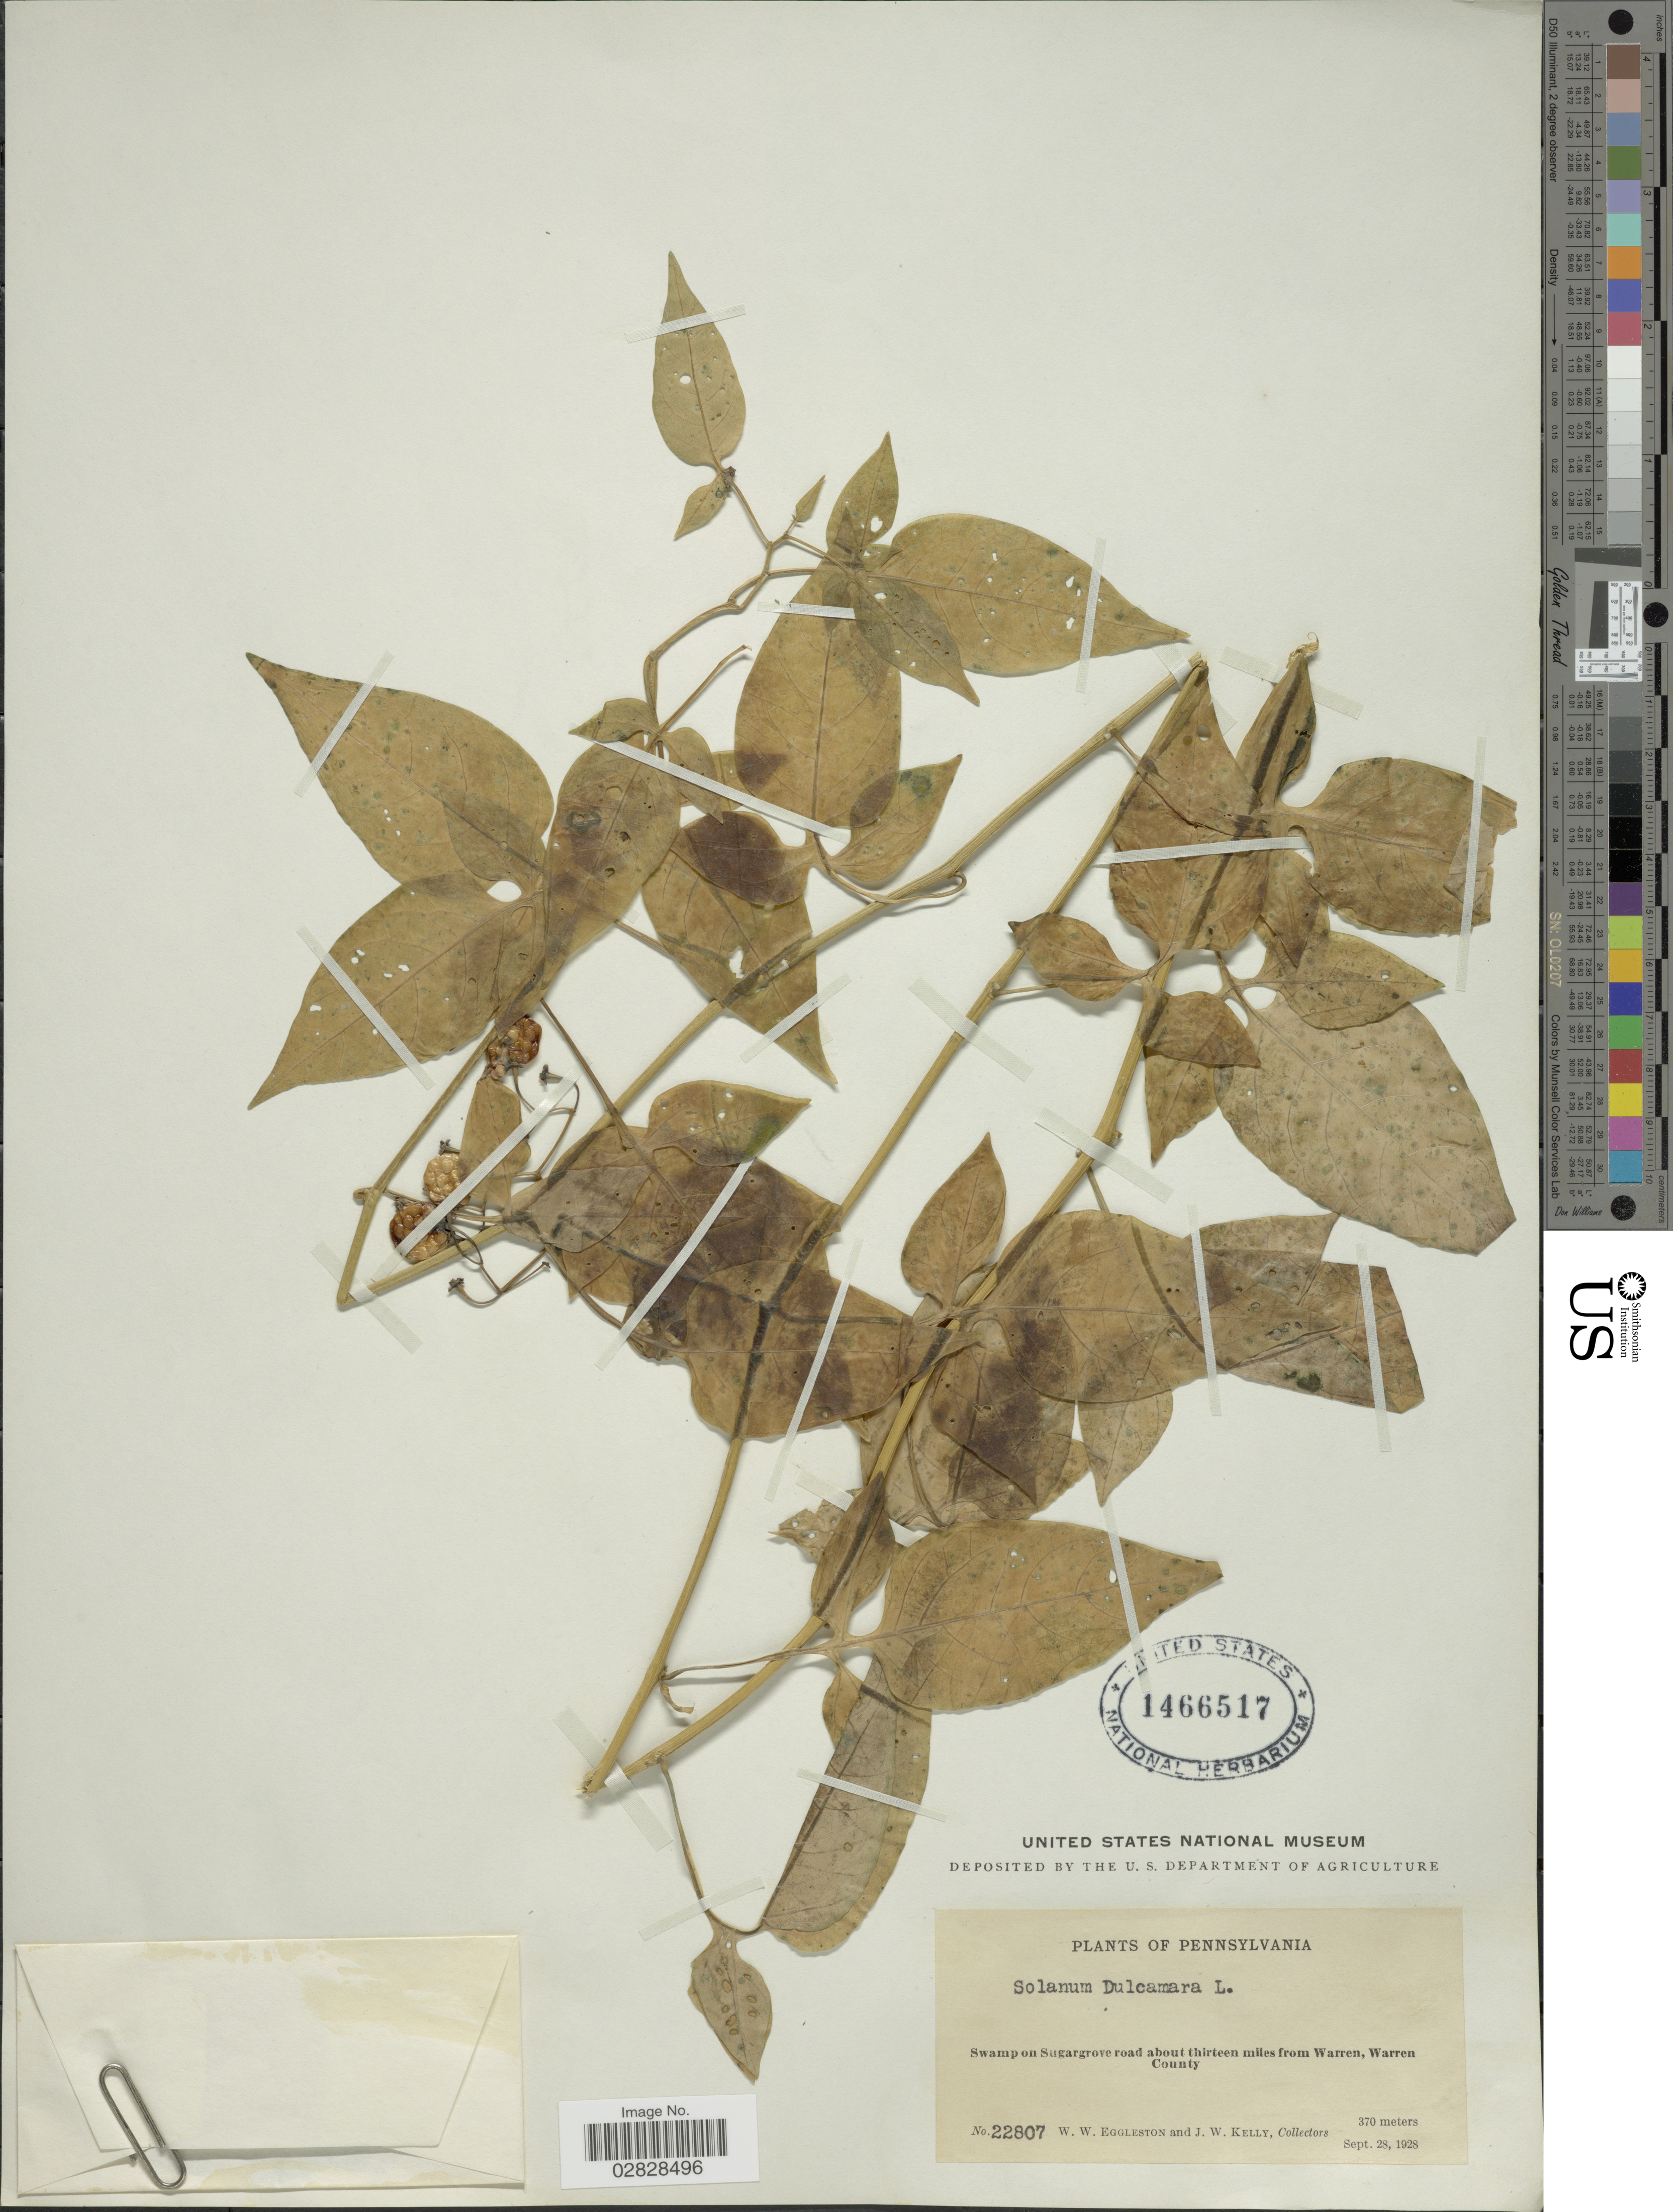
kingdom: Plantae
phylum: Tracheophyta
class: Magnoliopsida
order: Solanales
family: Solanaceae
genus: Solanum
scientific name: Solanum dulcamara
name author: L.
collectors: W. W. Eggleston & J. Kelly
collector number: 22807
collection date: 1928-09-28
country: United States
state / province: Pennsylvania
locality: Swamp on Sugargrove road about thirteen miles from Warren, Warren County.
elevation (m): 370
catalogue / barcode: US 1466517